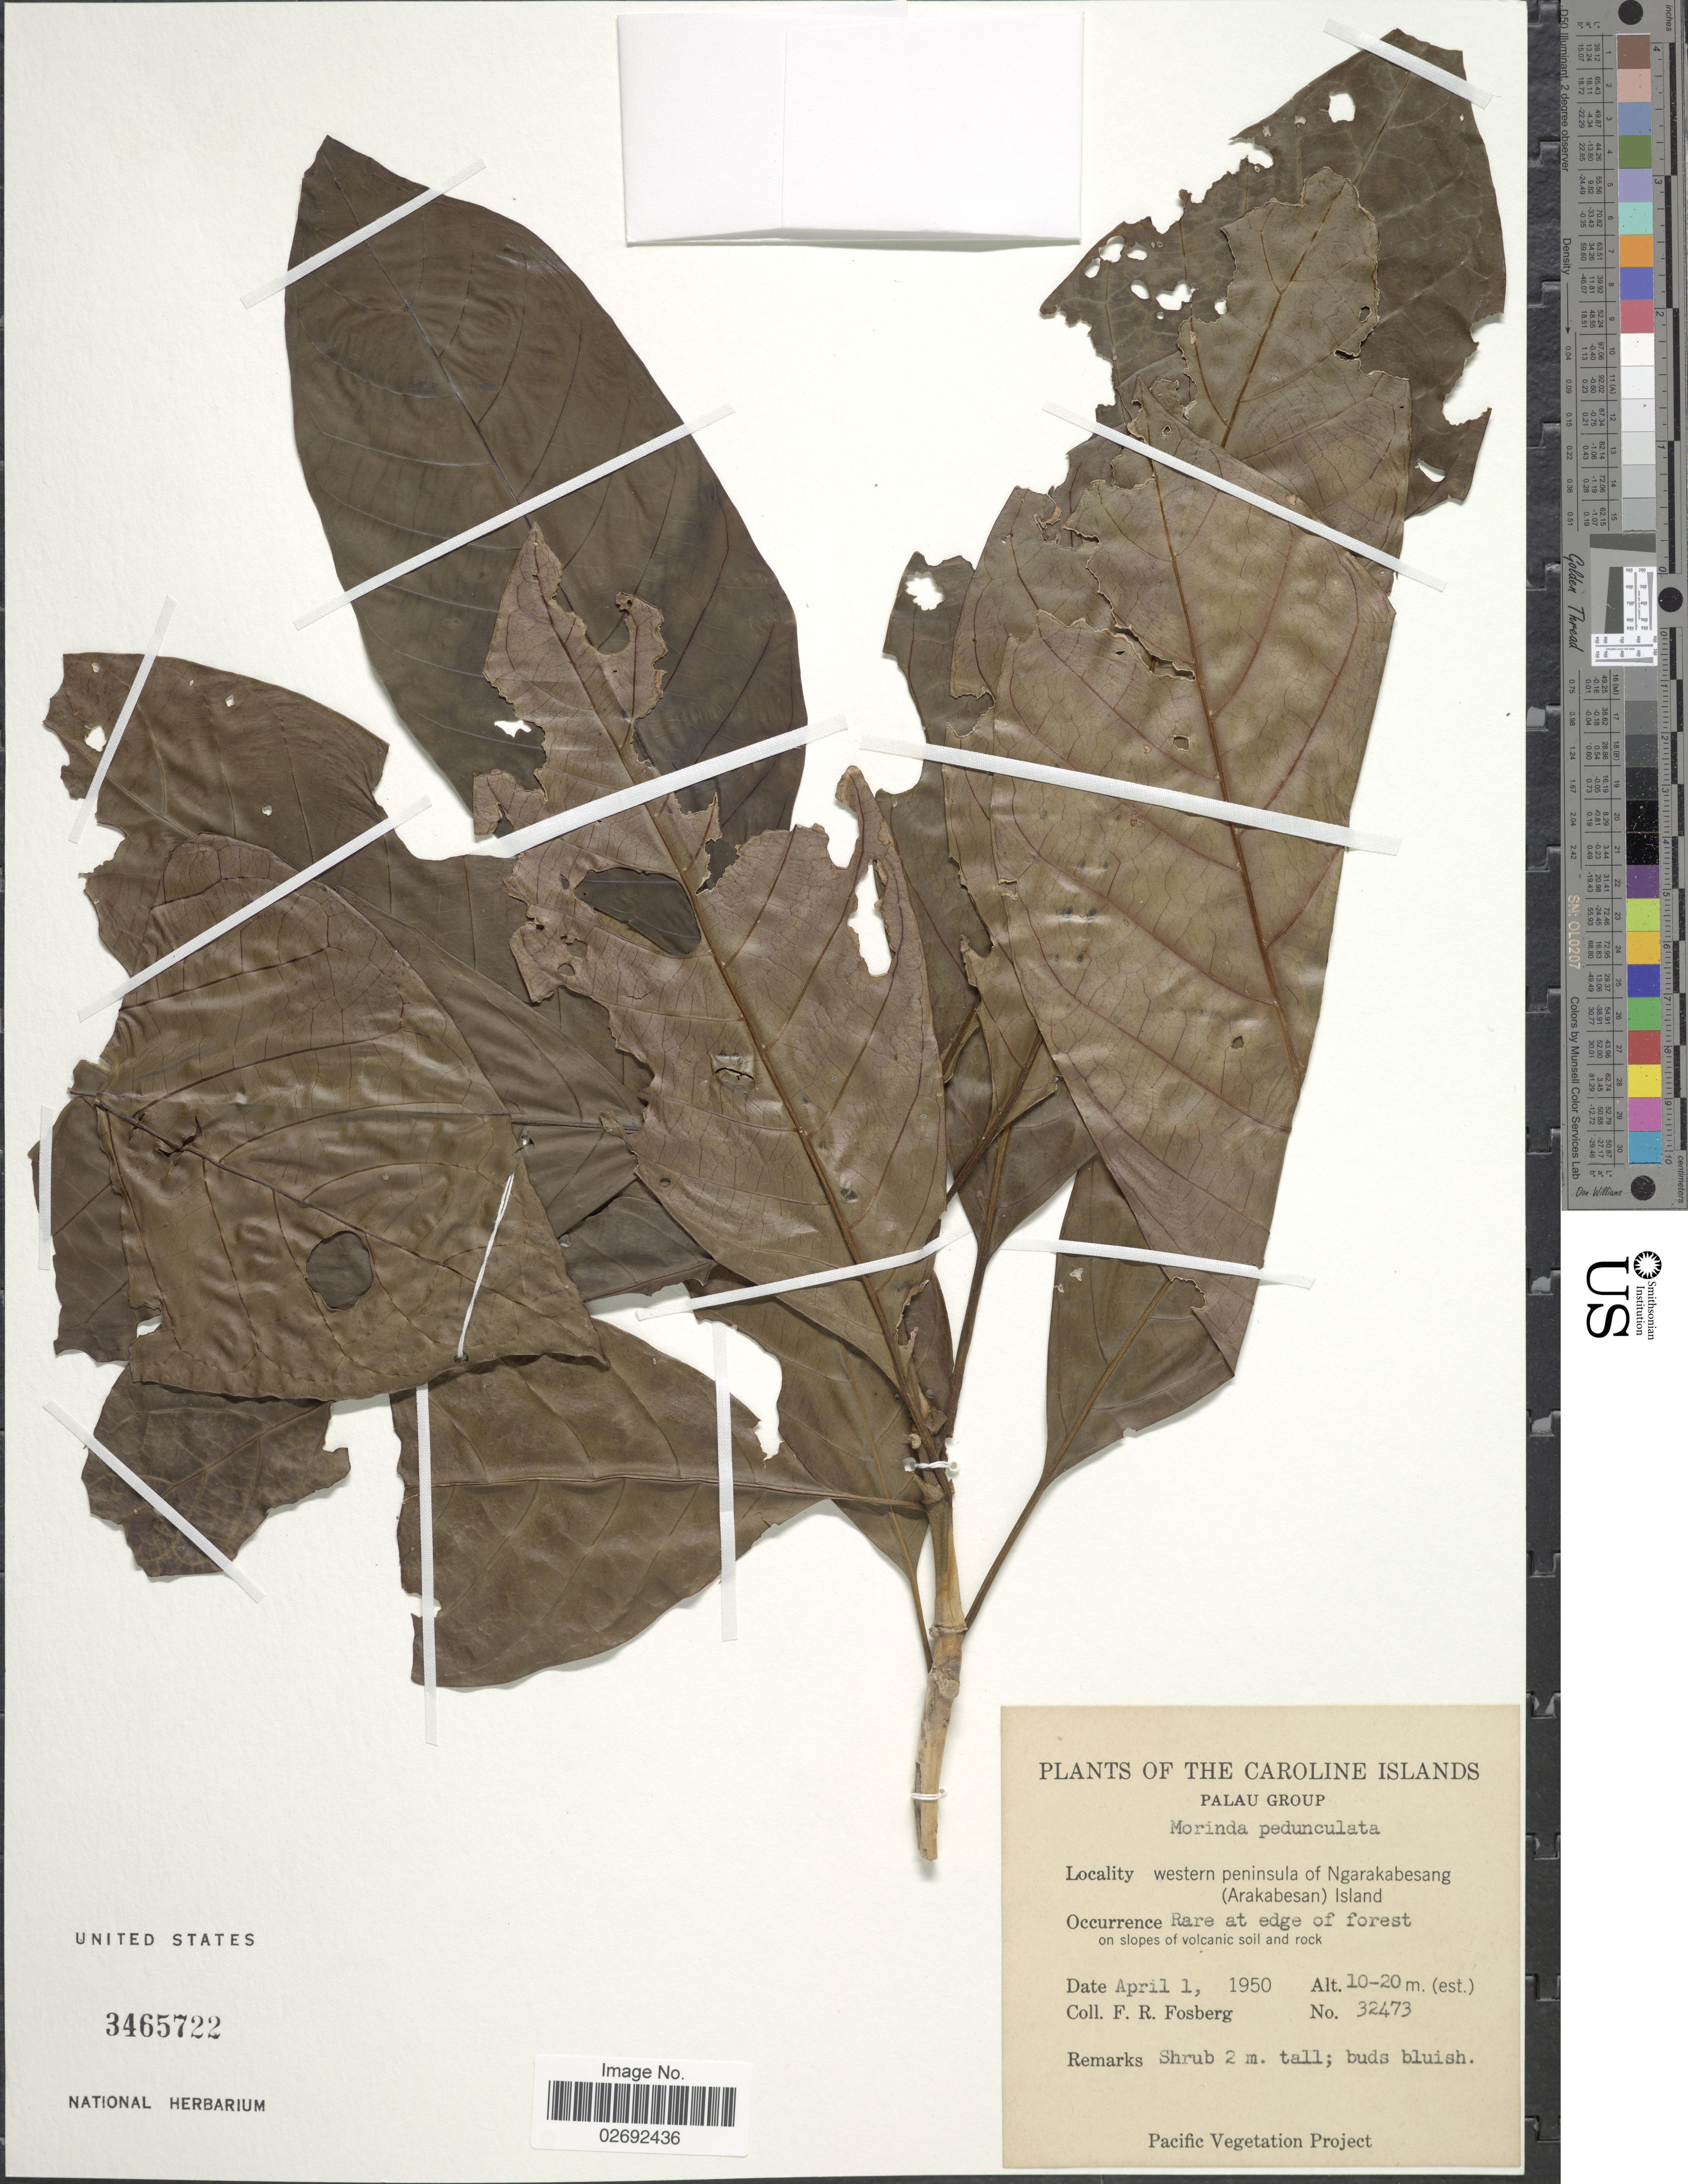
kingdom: Plantae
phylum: Tracheophyta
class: Magnoliopsida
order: Gentianales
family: Rubiaceae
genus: Morinda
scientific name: Morinda pedunculata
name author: Valeton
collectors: F. R. Fosberg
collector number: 32473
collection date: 1950-04-01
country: Palau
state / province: Koror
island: Ngerekebesang [Arakabesan]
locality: Palau Group, western peninsula of Ngarakabesang (Arakabesan) Island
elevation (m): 10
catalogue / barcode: US 3465722